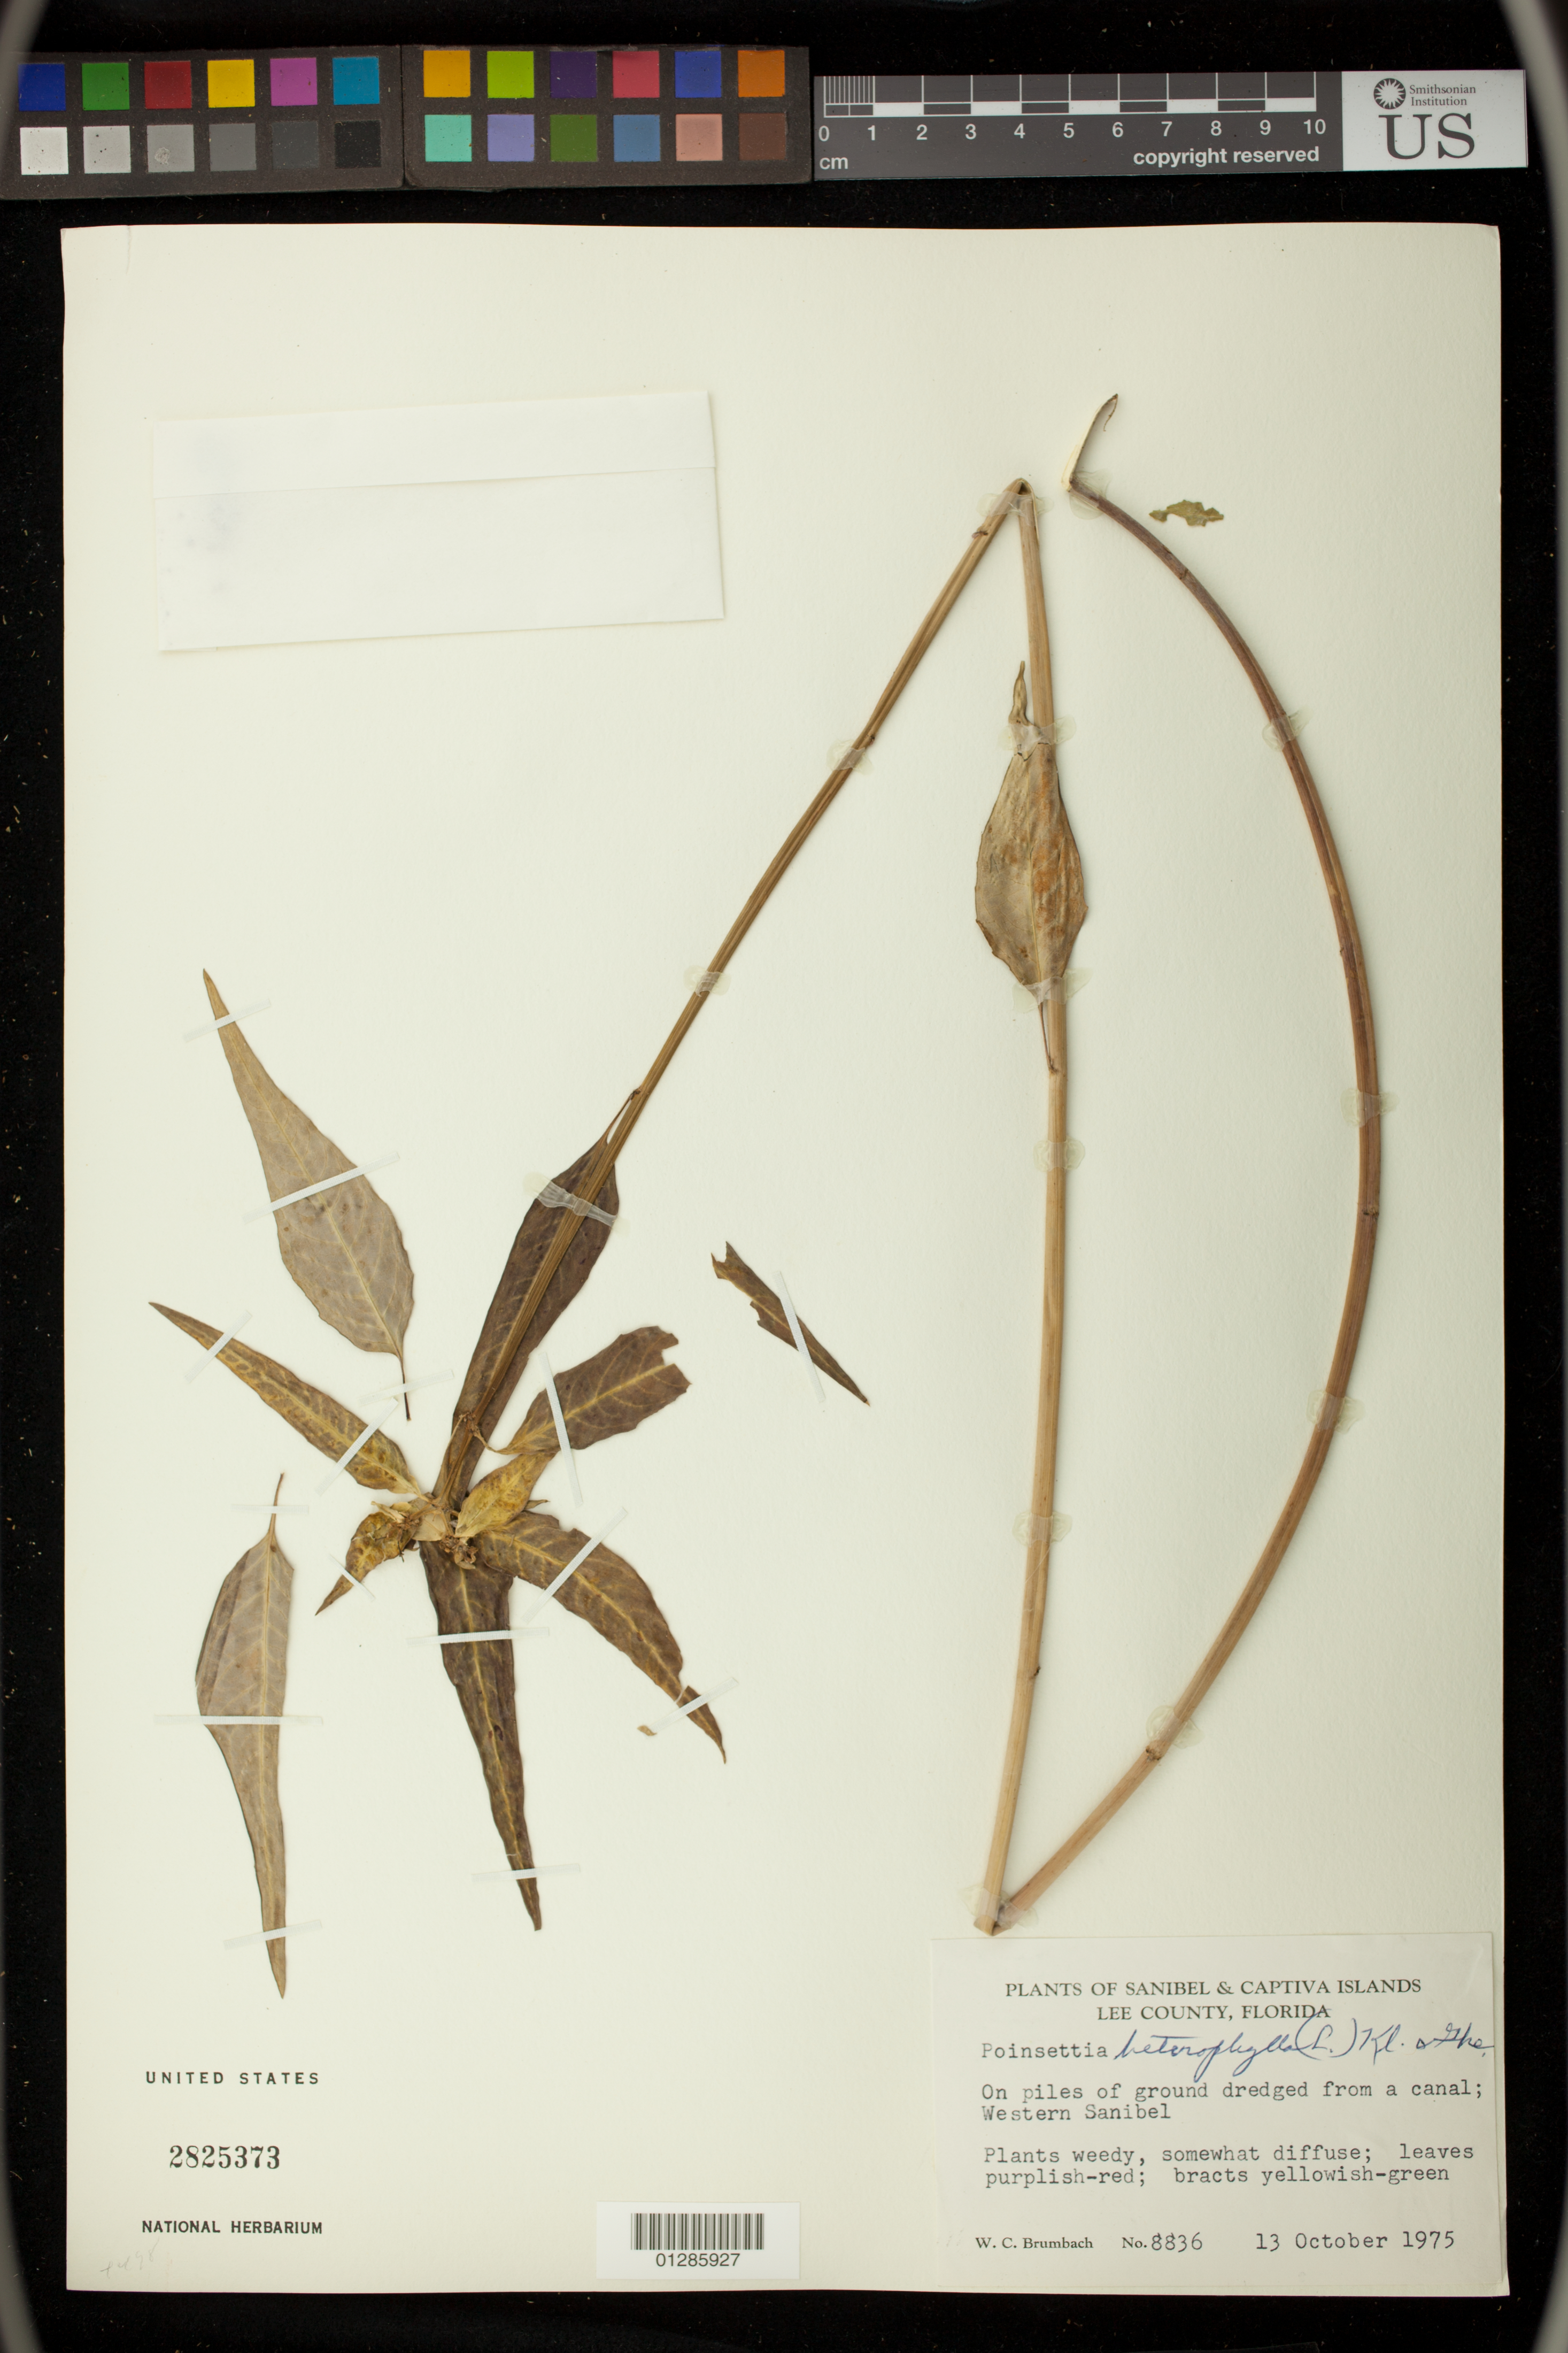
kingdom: Plantae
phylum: Tracheophyta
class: Magnoliopsida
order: Malpighiales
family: Euphorbiaceae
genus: Euphorbia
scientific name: Euphorbia heterophylla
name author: L.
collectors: W. C. Brumbach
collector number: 8836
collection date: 1975-10-13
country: United States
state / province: Florida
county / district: Lee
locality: canal, Western Sanibel Island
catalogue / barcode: US 2825373